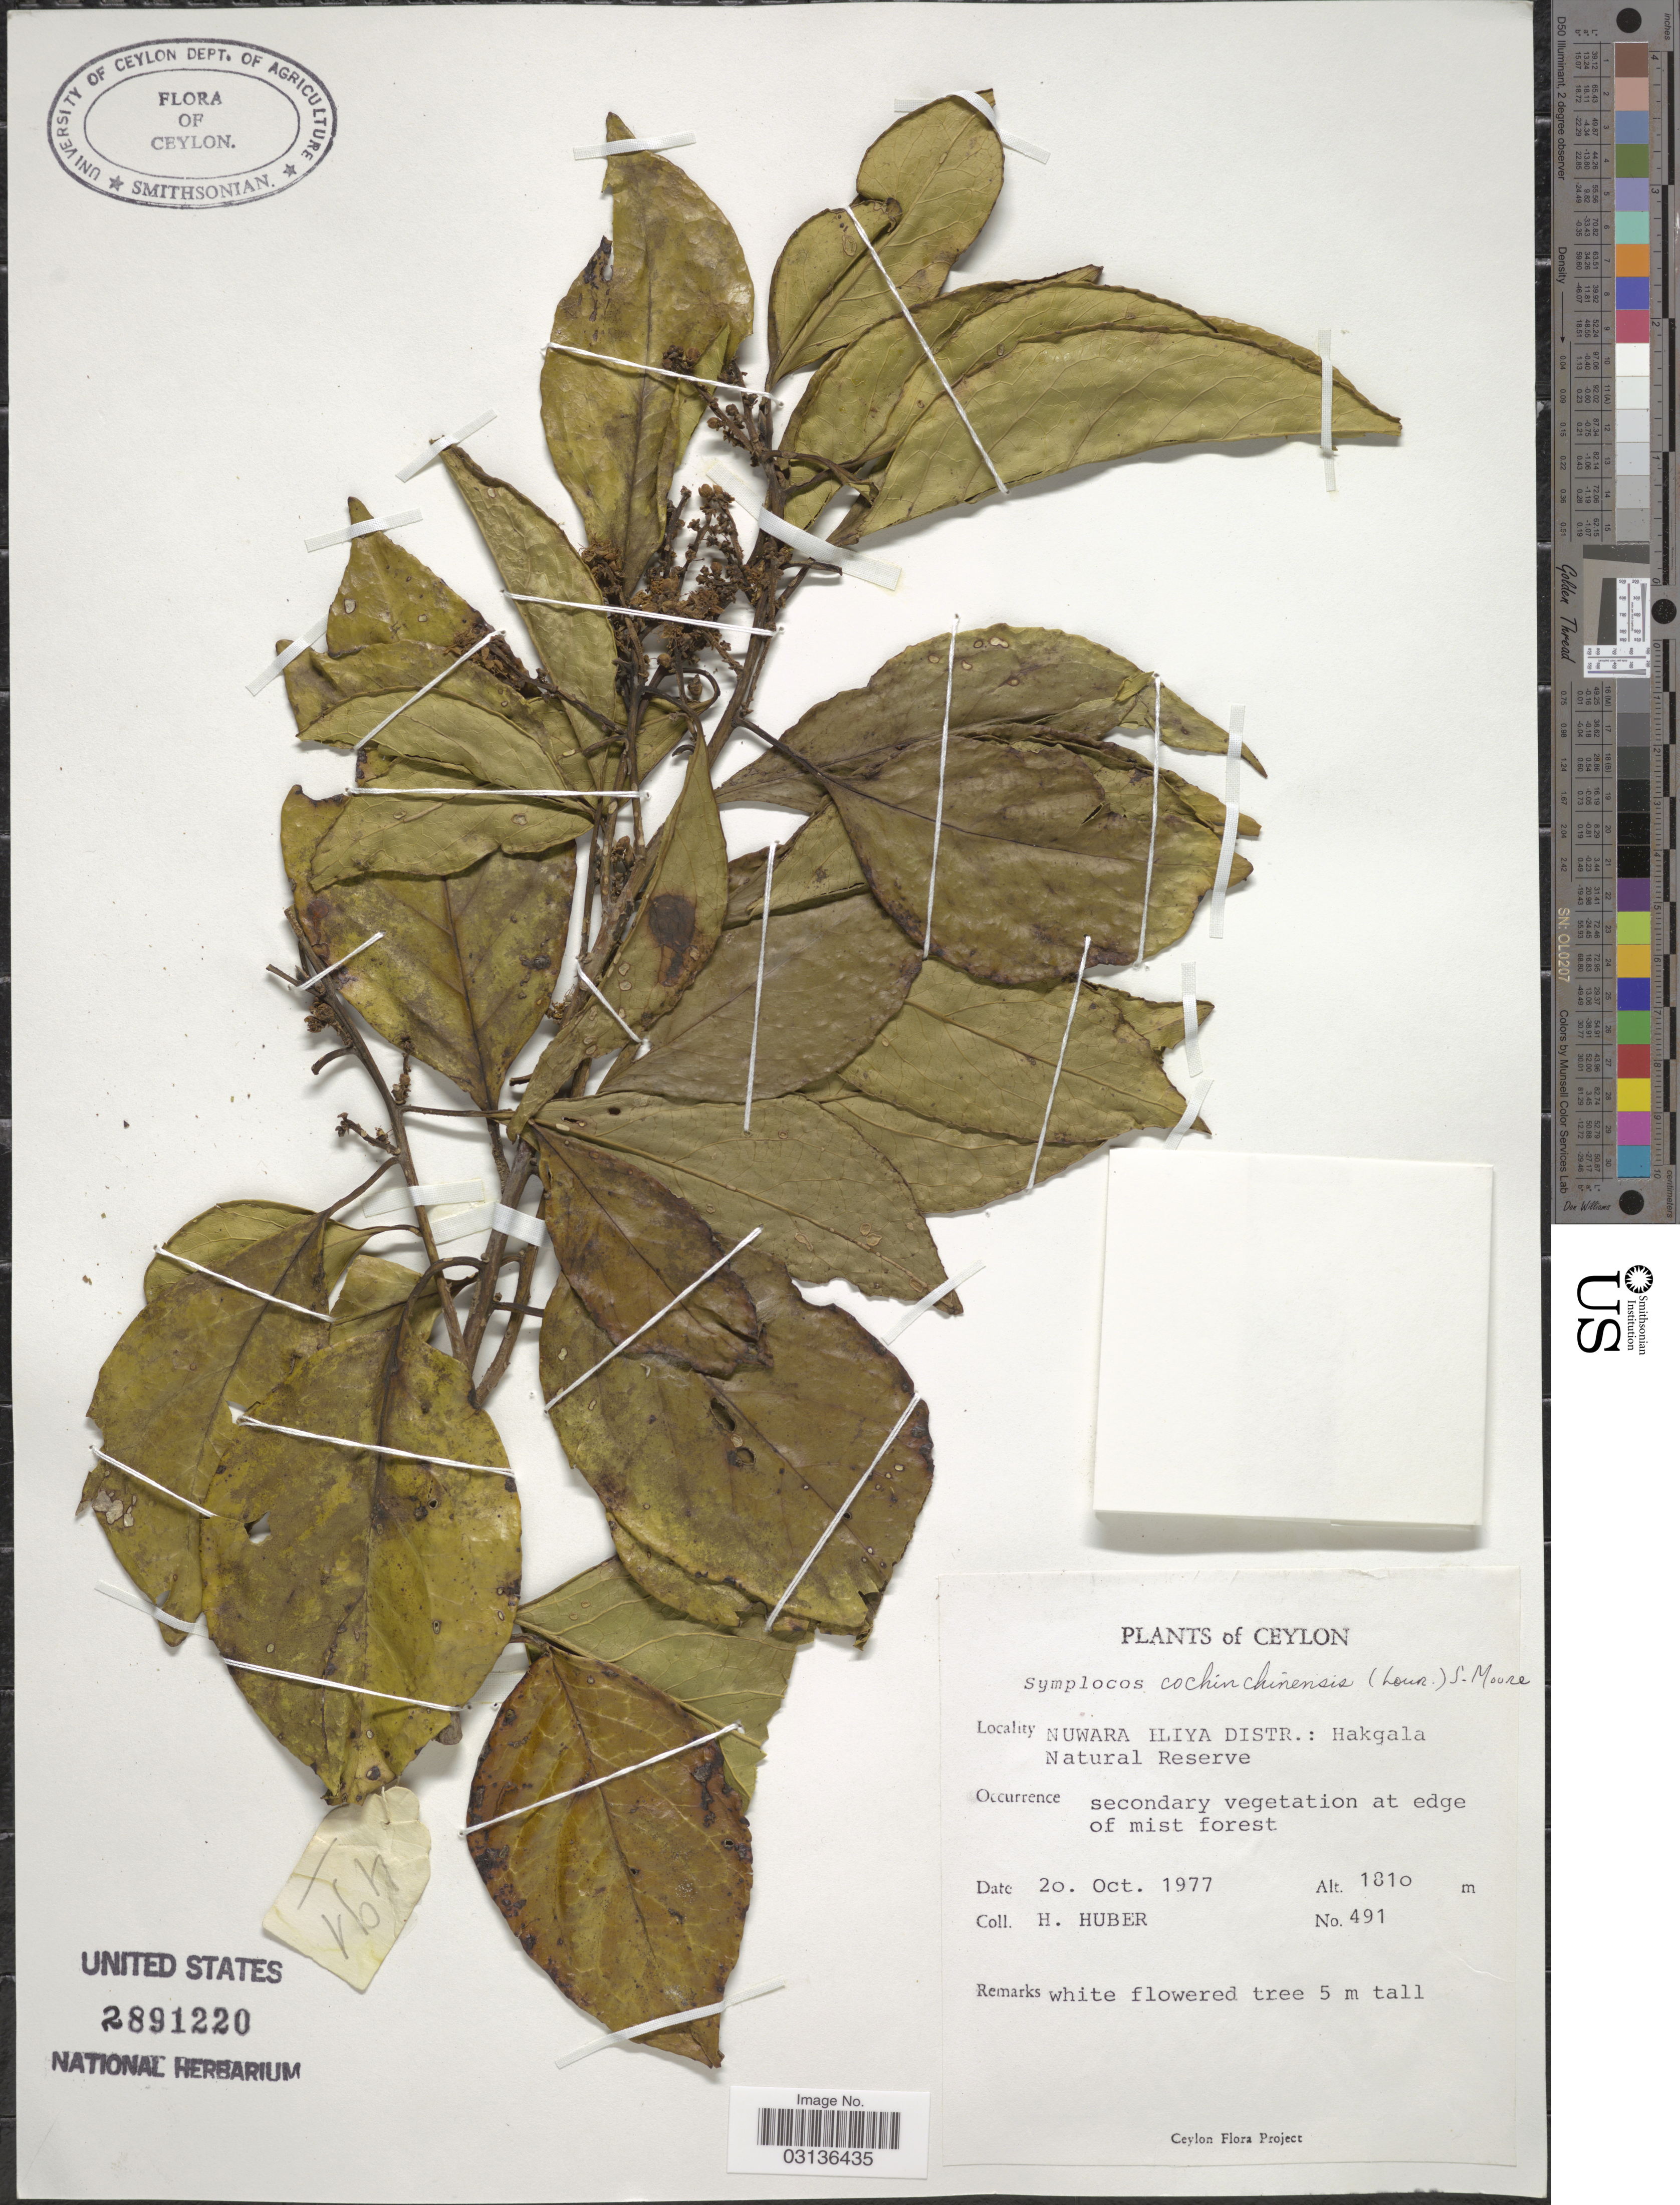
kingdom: Plantae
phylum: Tracheophyta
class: Magnoliopsida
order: Ericales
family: Symplocaceae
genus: Symplocos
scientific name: Symplocos cochinchinensis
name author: (Lour.) S. Moore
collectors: H. Huber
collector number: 491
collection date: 1977-10-20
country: Sri Lanka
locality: Ceylon. Nuwara Iliya Distr.: Hakgala Natural Reserve.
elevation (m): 1810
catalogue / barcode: US 2891220